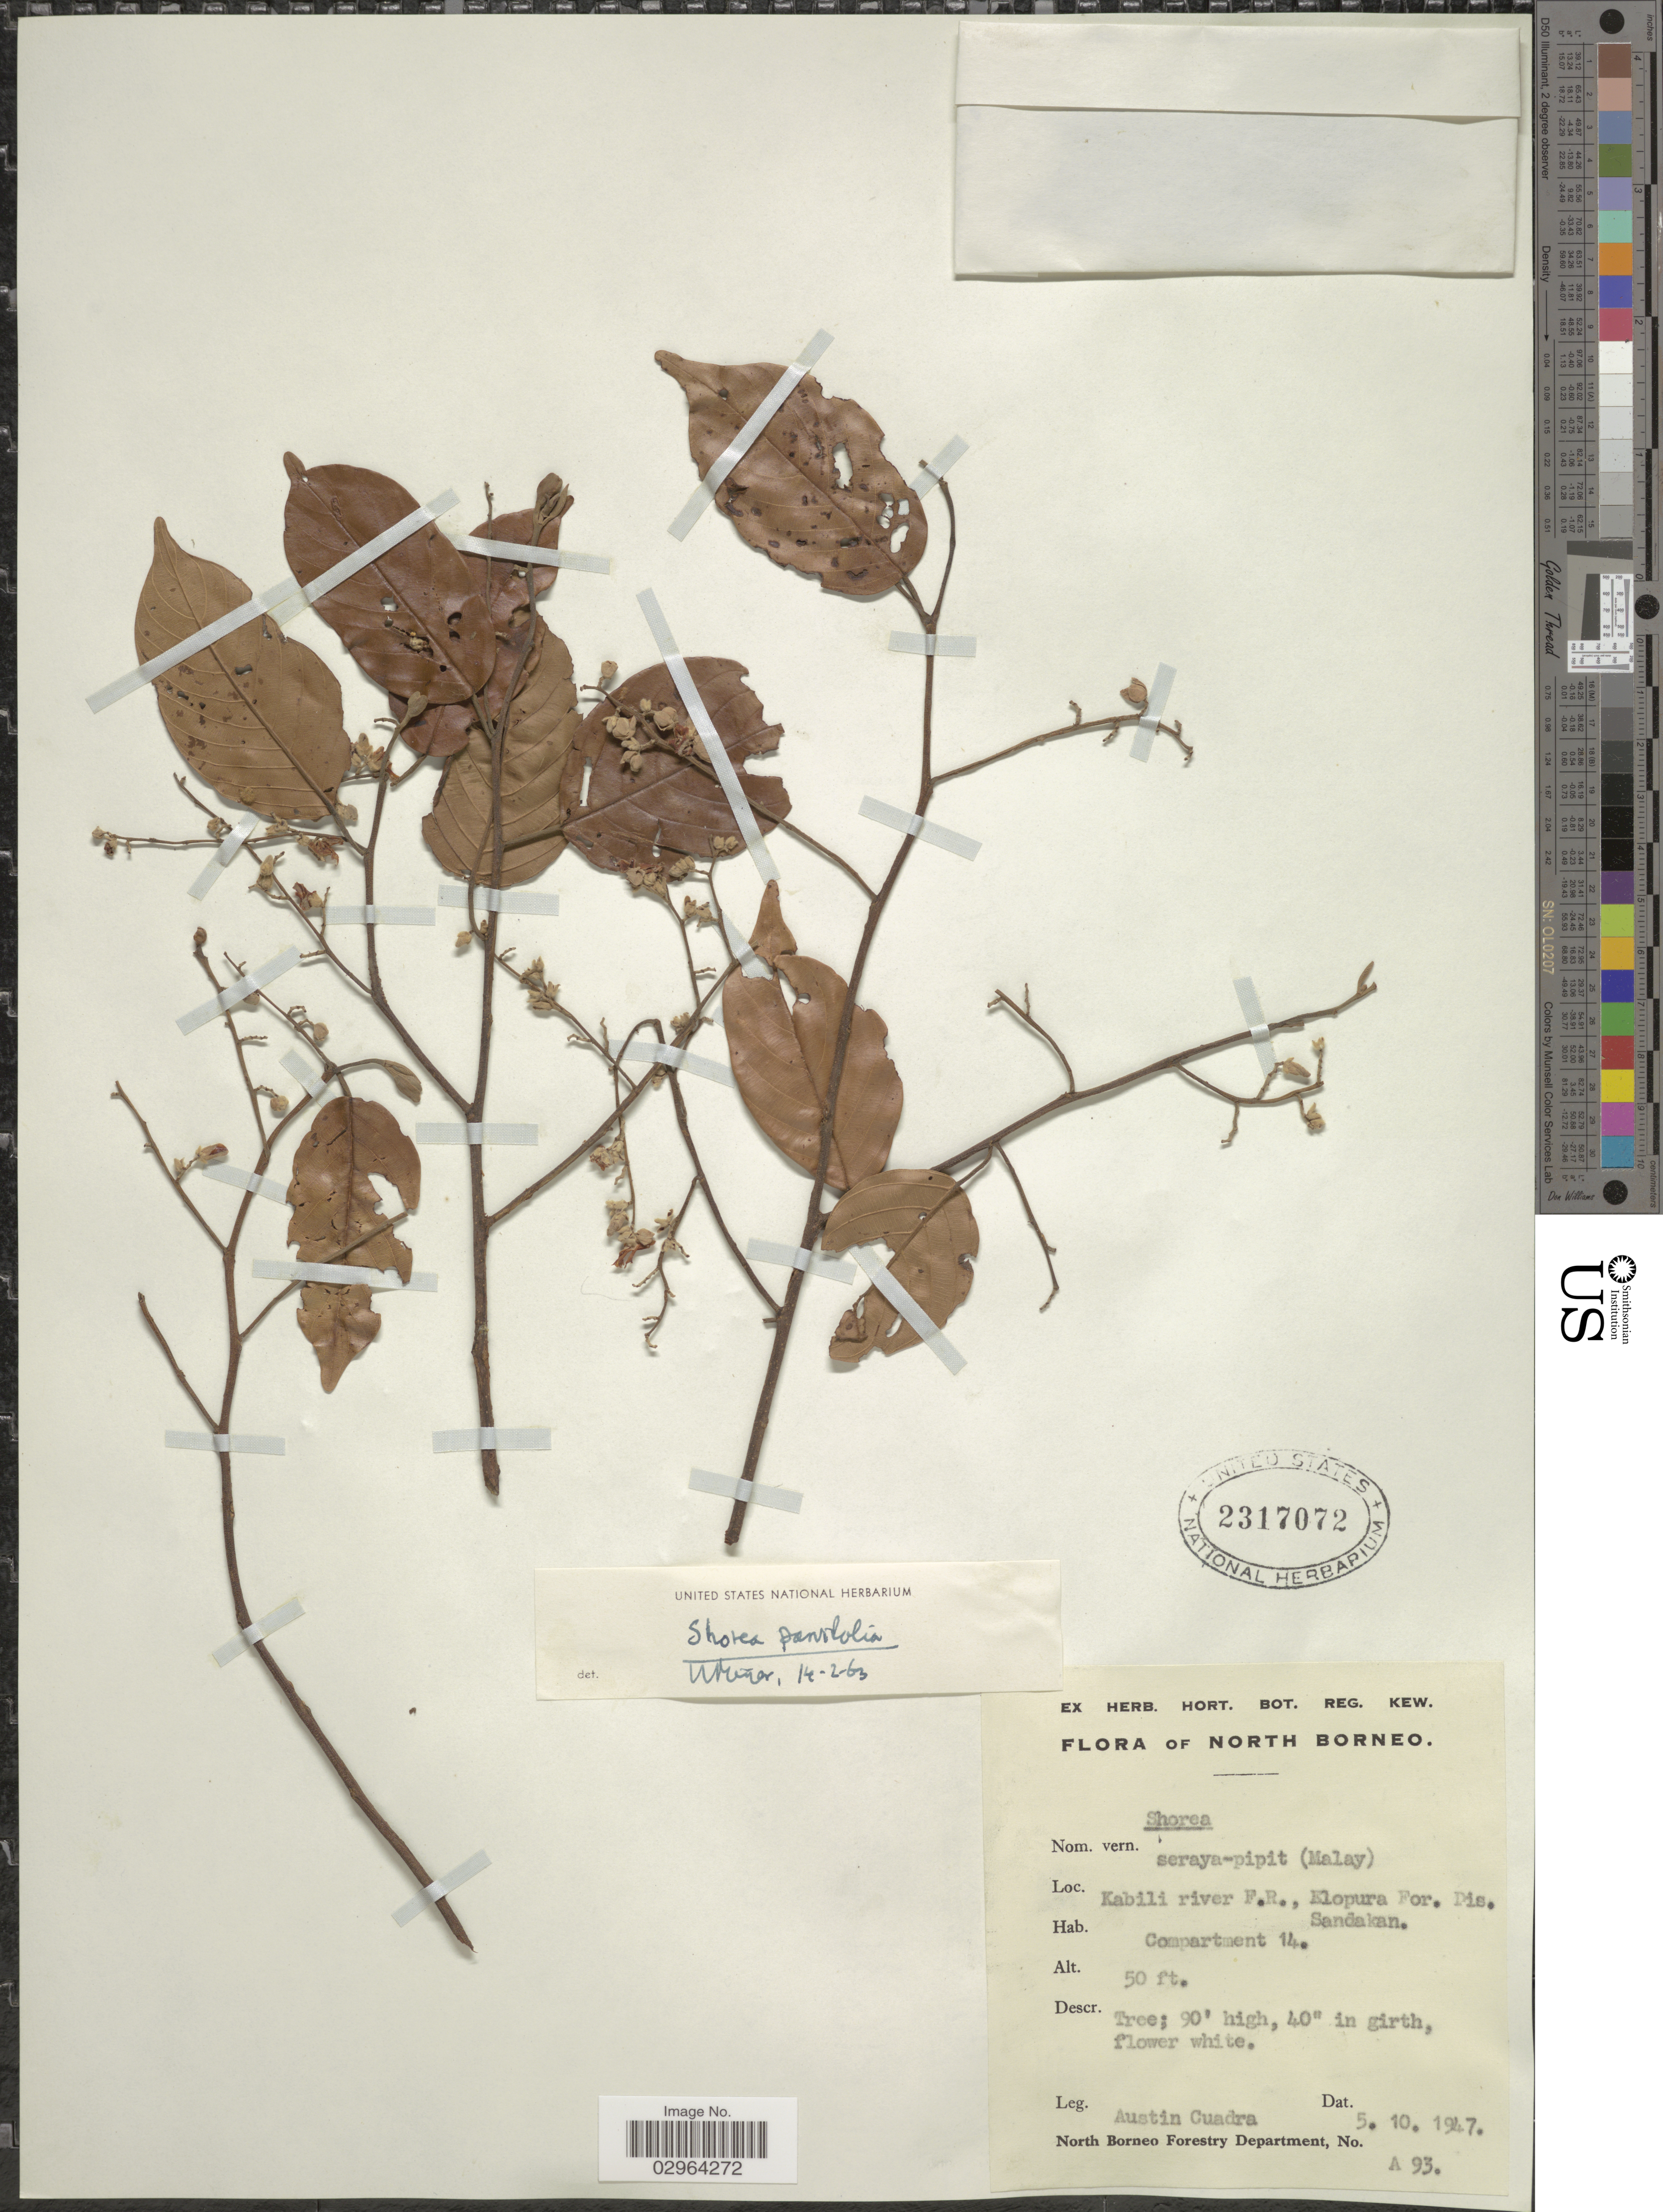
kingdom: Plantae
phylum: Tracheophyta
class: Magnoliopsida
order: Malvales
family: Dipterocarpaceae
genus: Rubroshorea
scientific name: Rubroshorea parvifolia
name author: (Dyer) P.S. Ashton & J. Heck.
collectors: A. Cuadra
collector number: A93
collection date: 1947-10-05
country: Malaysia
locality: North Borneo. Kabili F.R., Elopura For. Dis. Sandakan. Compartment 14.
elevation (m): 15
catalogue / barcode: US 2317072